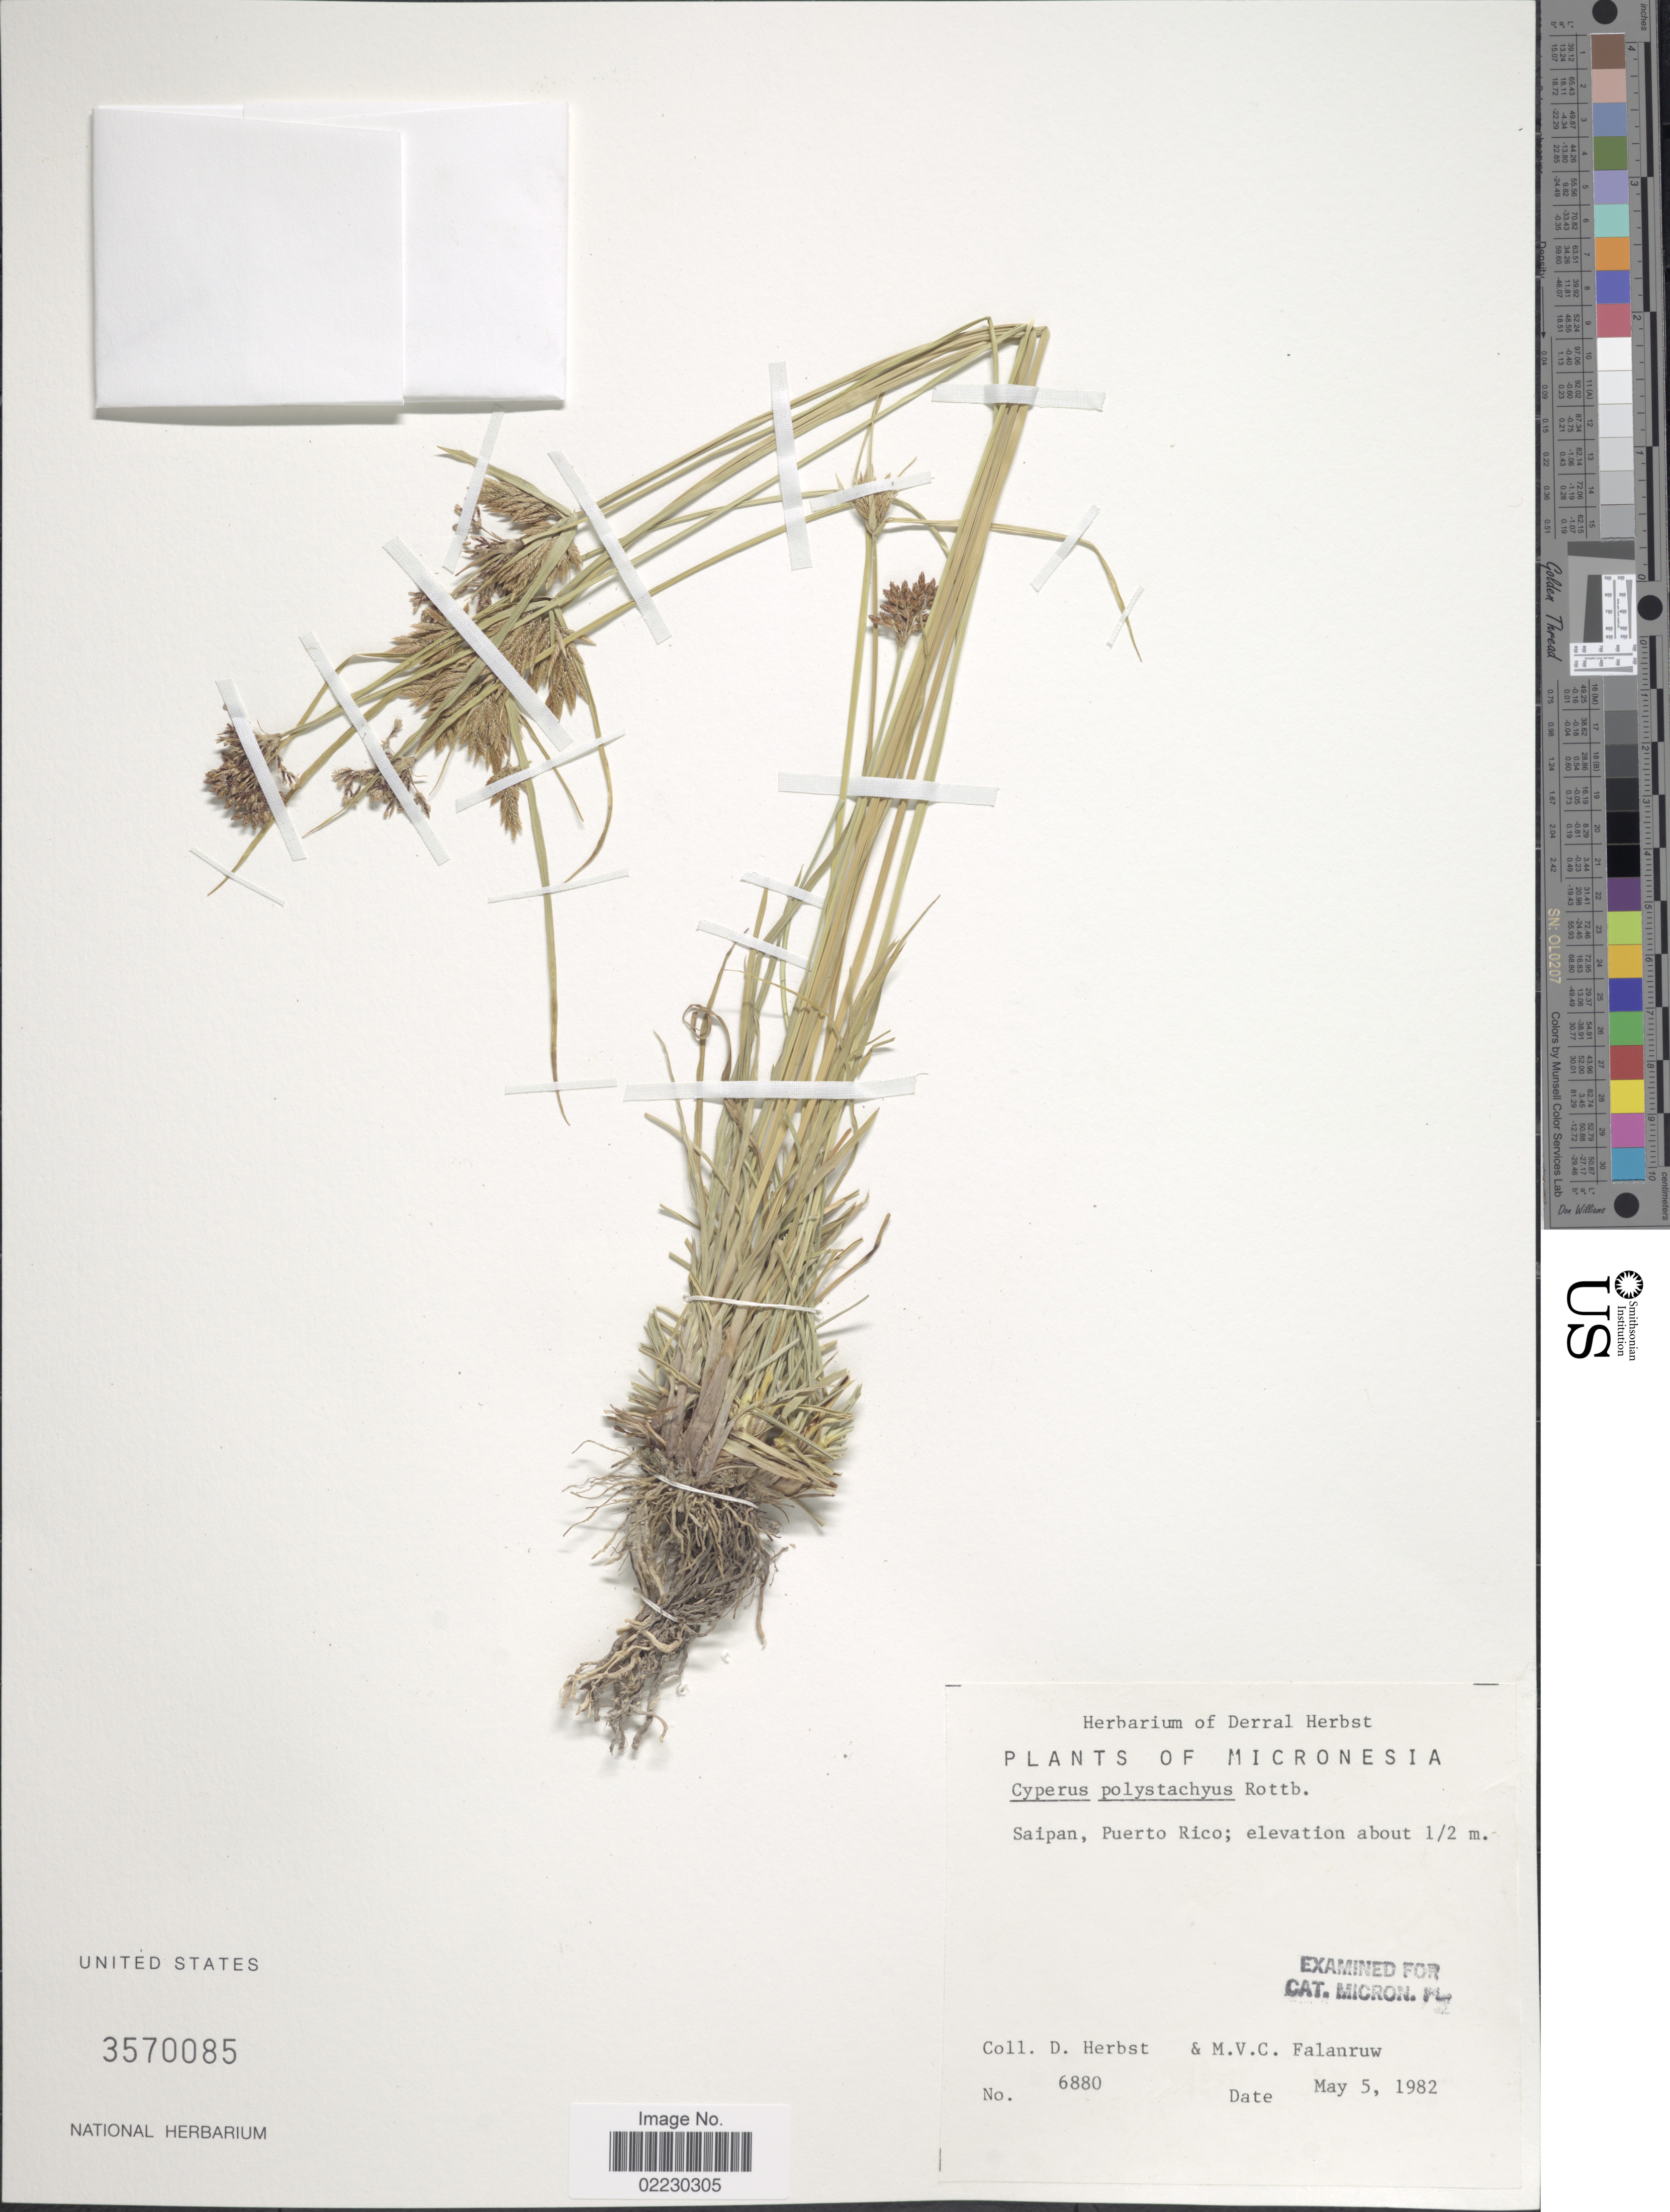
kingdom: Plantae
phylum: Tracheophyta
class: Liliopsida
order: Poales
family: Cyperaceae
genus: Cyperus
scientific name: Cyperus polystachyos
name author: Rottb.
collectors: D. Herbst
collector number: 6880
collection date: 1982-05-05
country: Northern Mariana Islands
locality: Saipan, Puerto Rico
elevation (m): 0.5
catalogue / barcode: US 3570085